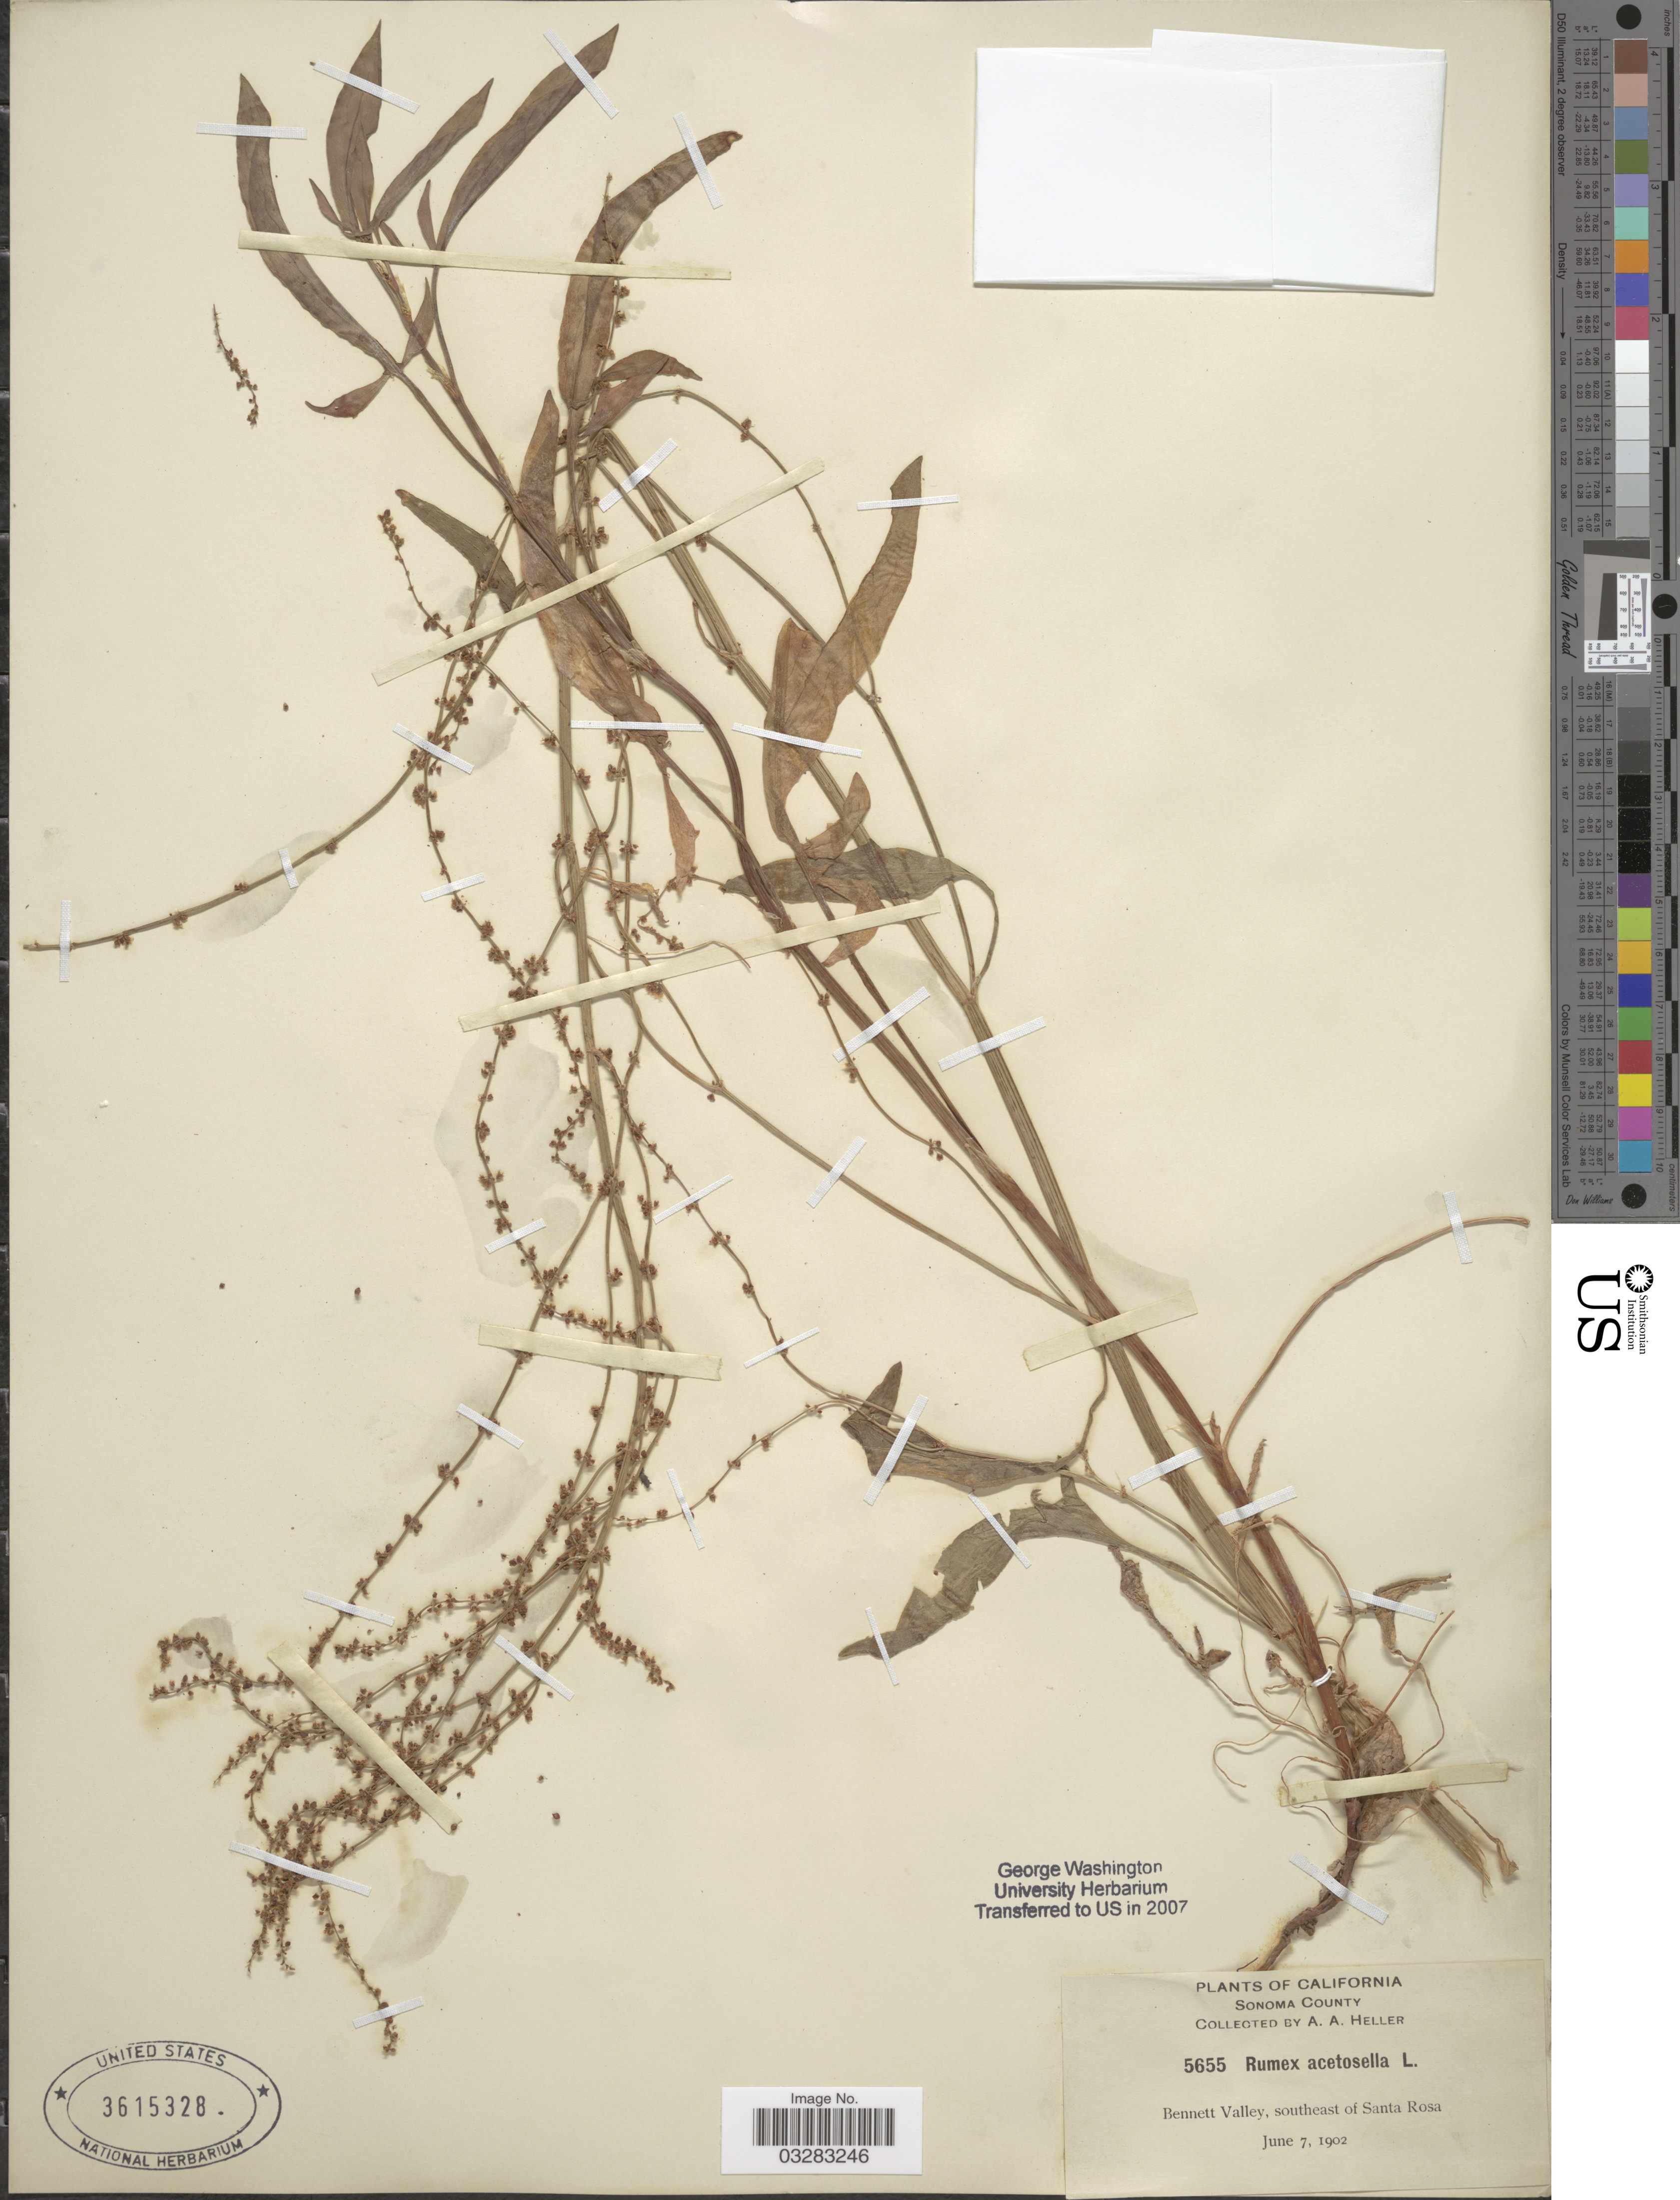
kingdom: Plantae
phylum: Tracheophyta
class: Magnoliopsida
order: Caryophyllales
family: Polygonaceae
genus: Rumex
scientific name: Rumex acetosella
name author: L.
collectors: A. A. Heller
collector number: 5655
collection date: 1902-06-07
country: United States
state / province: California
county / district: Sonoma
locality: Sonoma County. Bennett Valley, southeast of Santa Rosa.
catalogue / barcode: US 3615328